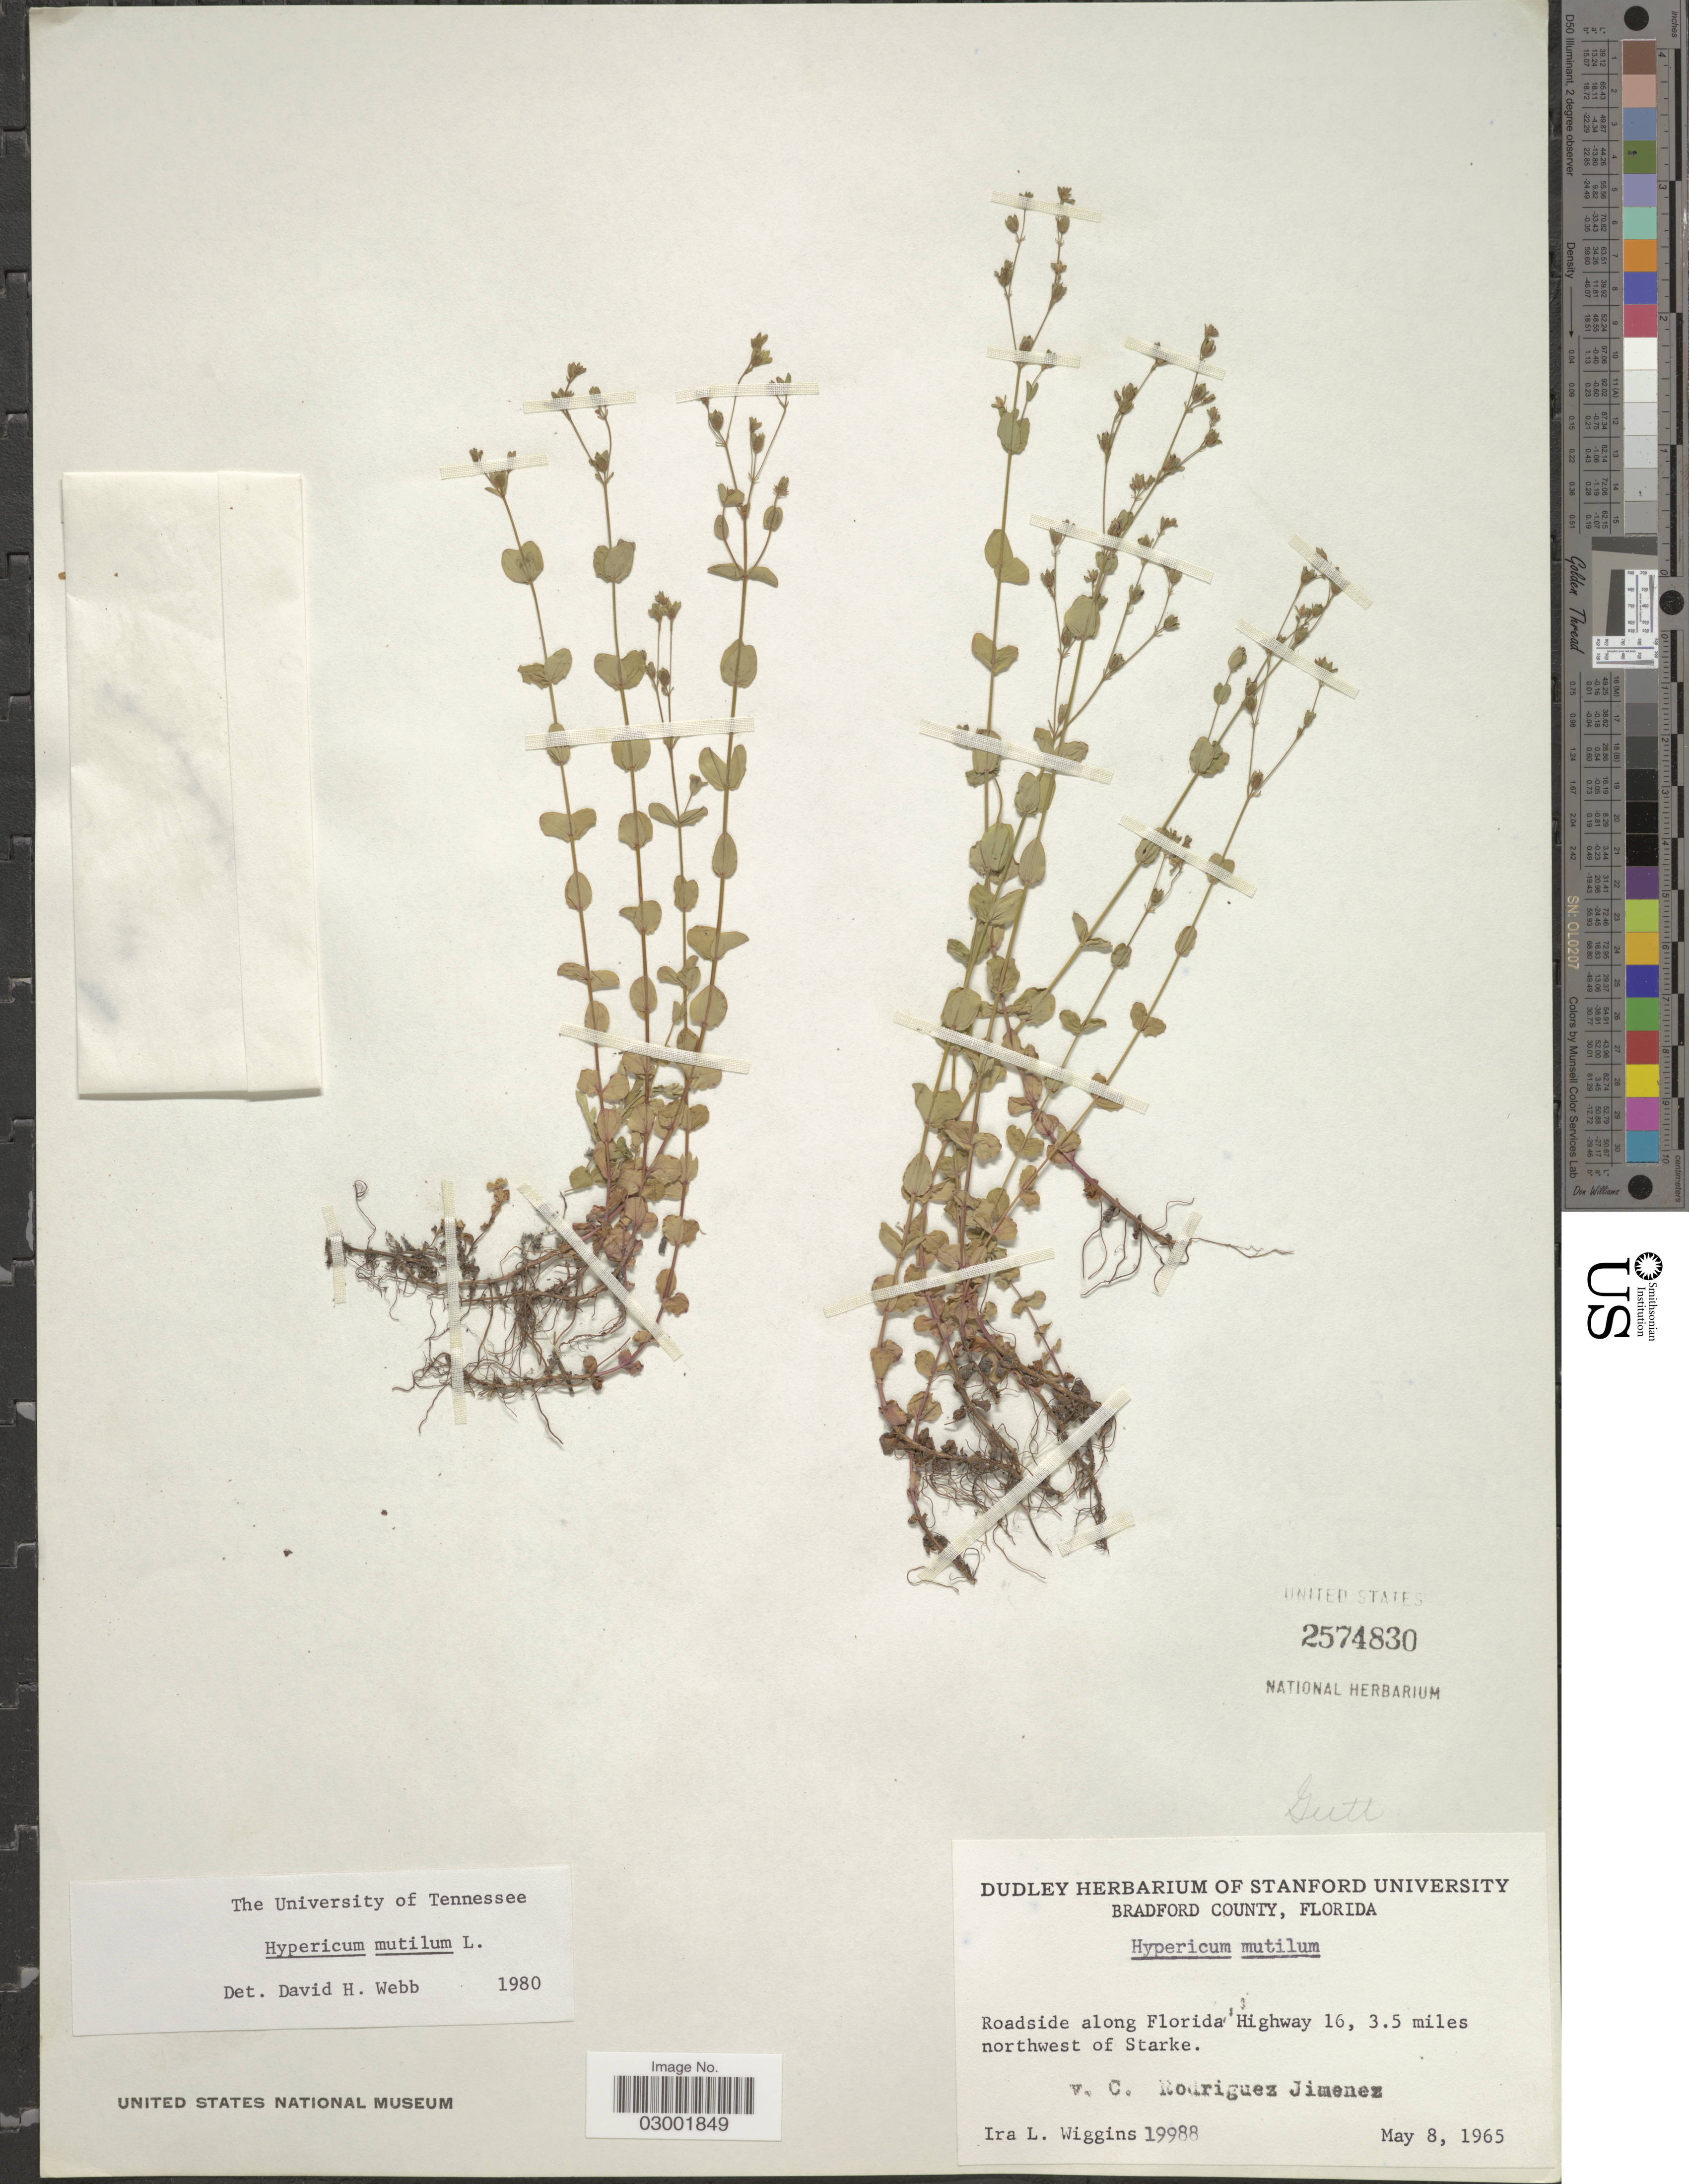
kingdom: Plantae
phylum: Tracheophyta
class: Magnoliopsida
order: Malpighiales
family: Hypericaceae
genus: Hypericum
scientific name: Hypericum mutilum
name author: L.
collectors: I. L. Wiggins & C. Rodríguez Jiménez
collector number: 19988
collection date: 1965-05-08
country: United States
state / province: Florida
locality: Bradford County, Roadside along Florida Highway 16, 3.5 miles northwest of Starke.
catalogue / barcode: US 2574830